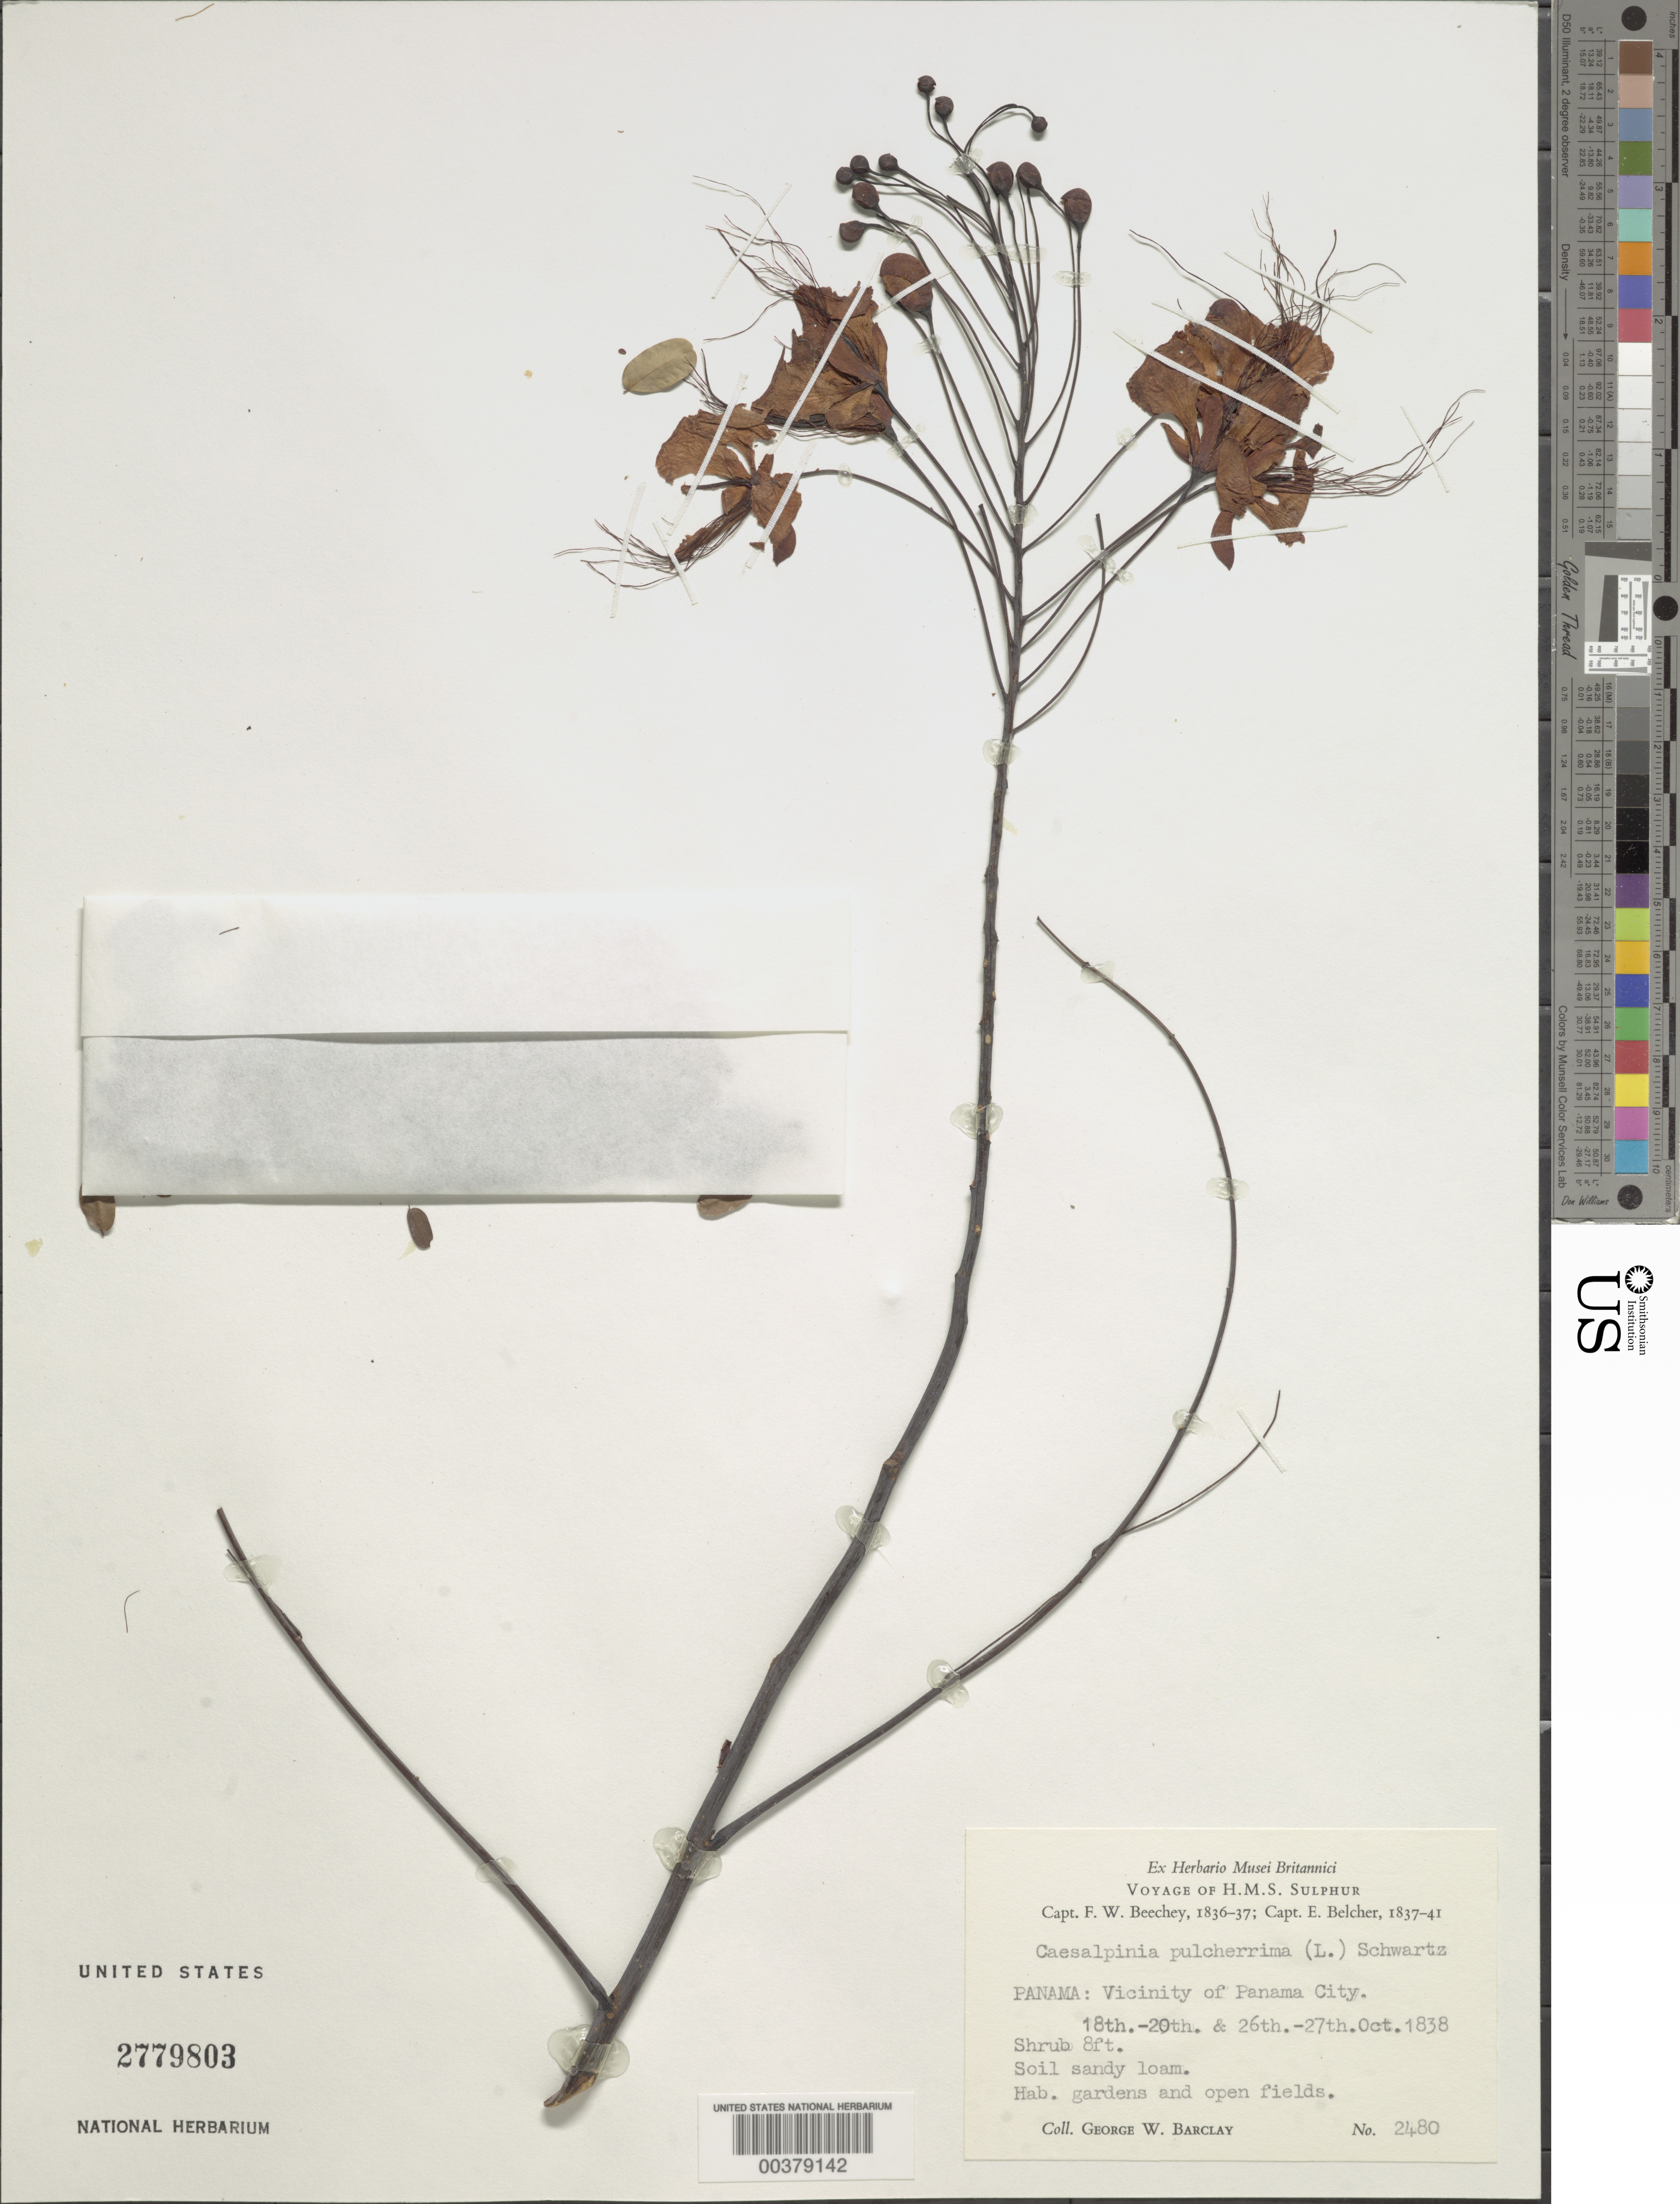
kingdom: Plantae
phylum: Tracheophyta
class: Magnoliopsida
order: Fabales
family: Fabaceae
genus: Caesalpinia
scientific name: Caesalpinia pulcherrima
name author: (L.) Sw.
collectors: G. W. Barclay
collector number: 2480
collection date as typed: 18 Oct 1838 to 27 Oct 1838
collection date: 1838-10-18/1838-10-27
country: Panama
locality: Vicinity of Panama City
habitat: Soil sandy loam; gardens and open fields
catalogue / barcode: US 2779803